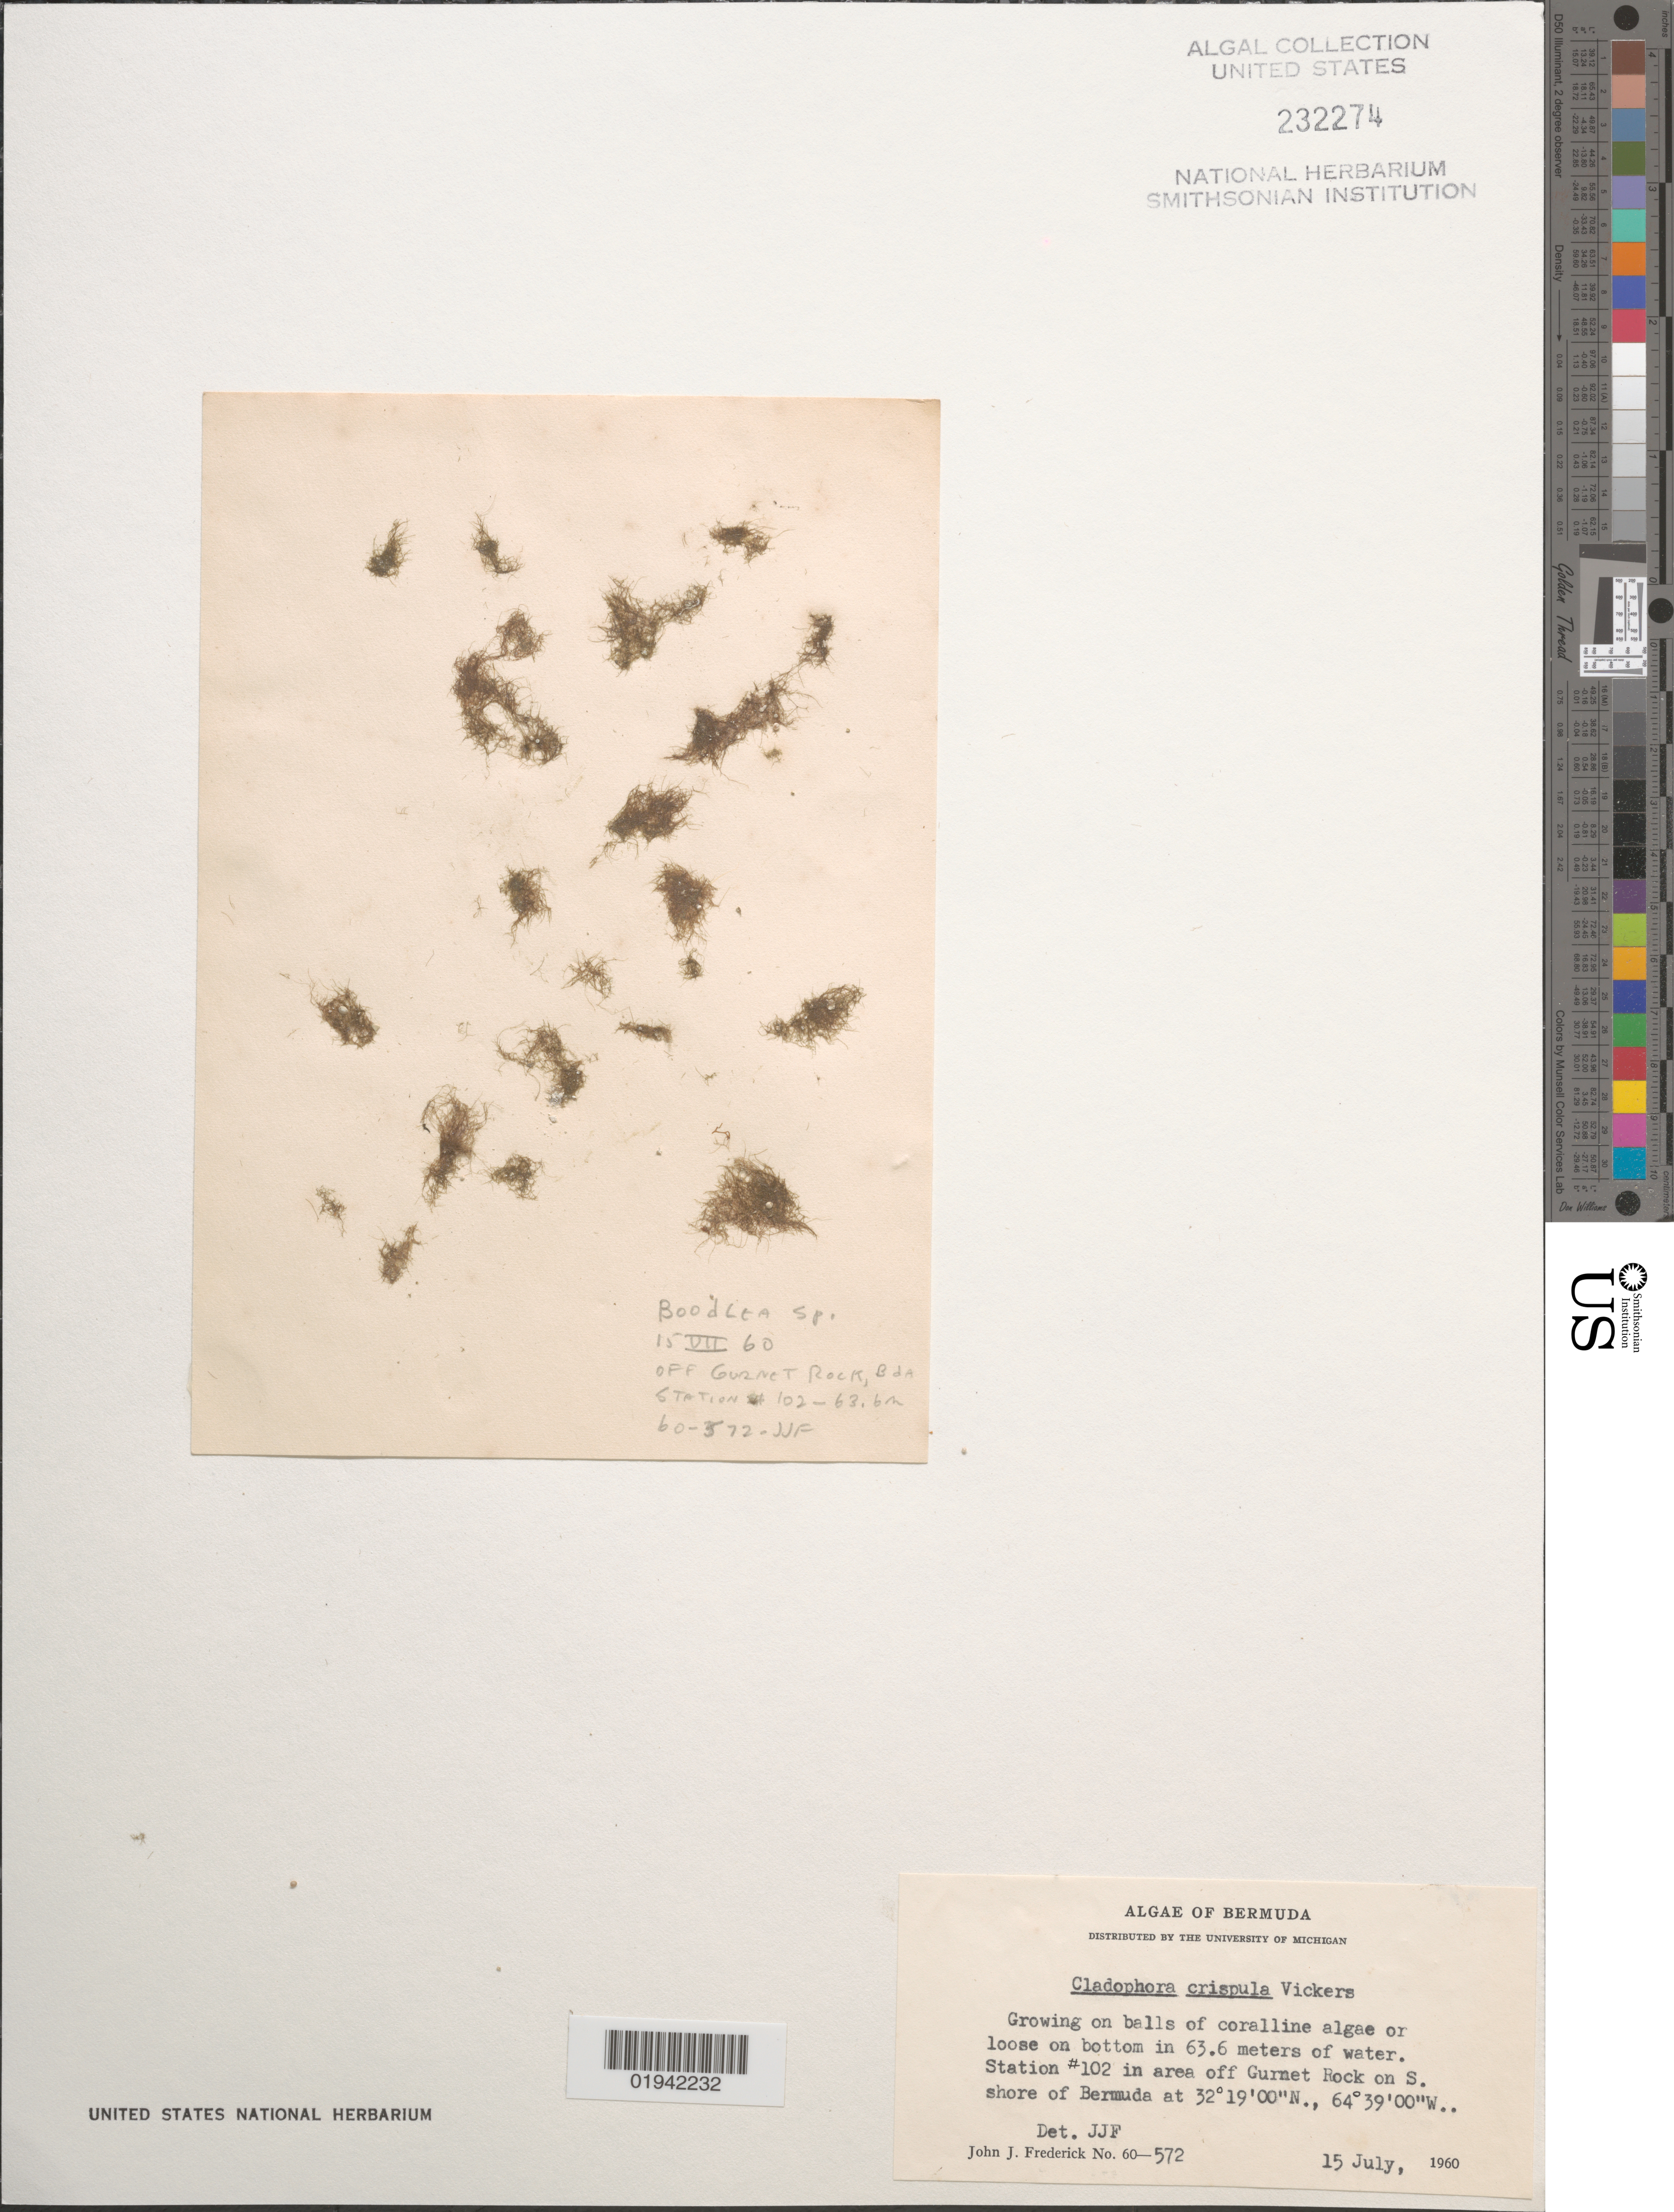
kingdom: Plantae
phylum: Chlorophyta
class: Ulvophyceae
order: Cladophorales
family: Cladophoraceae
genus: Cladophora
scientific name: Cladophora crispula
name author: Vickers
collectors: J. Frederick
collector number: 60-572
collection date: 1960-07-15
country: Bermuda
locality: Station #102 in area off Gurnet Rock on S. shore of Bermuda.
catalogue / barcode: US 232274